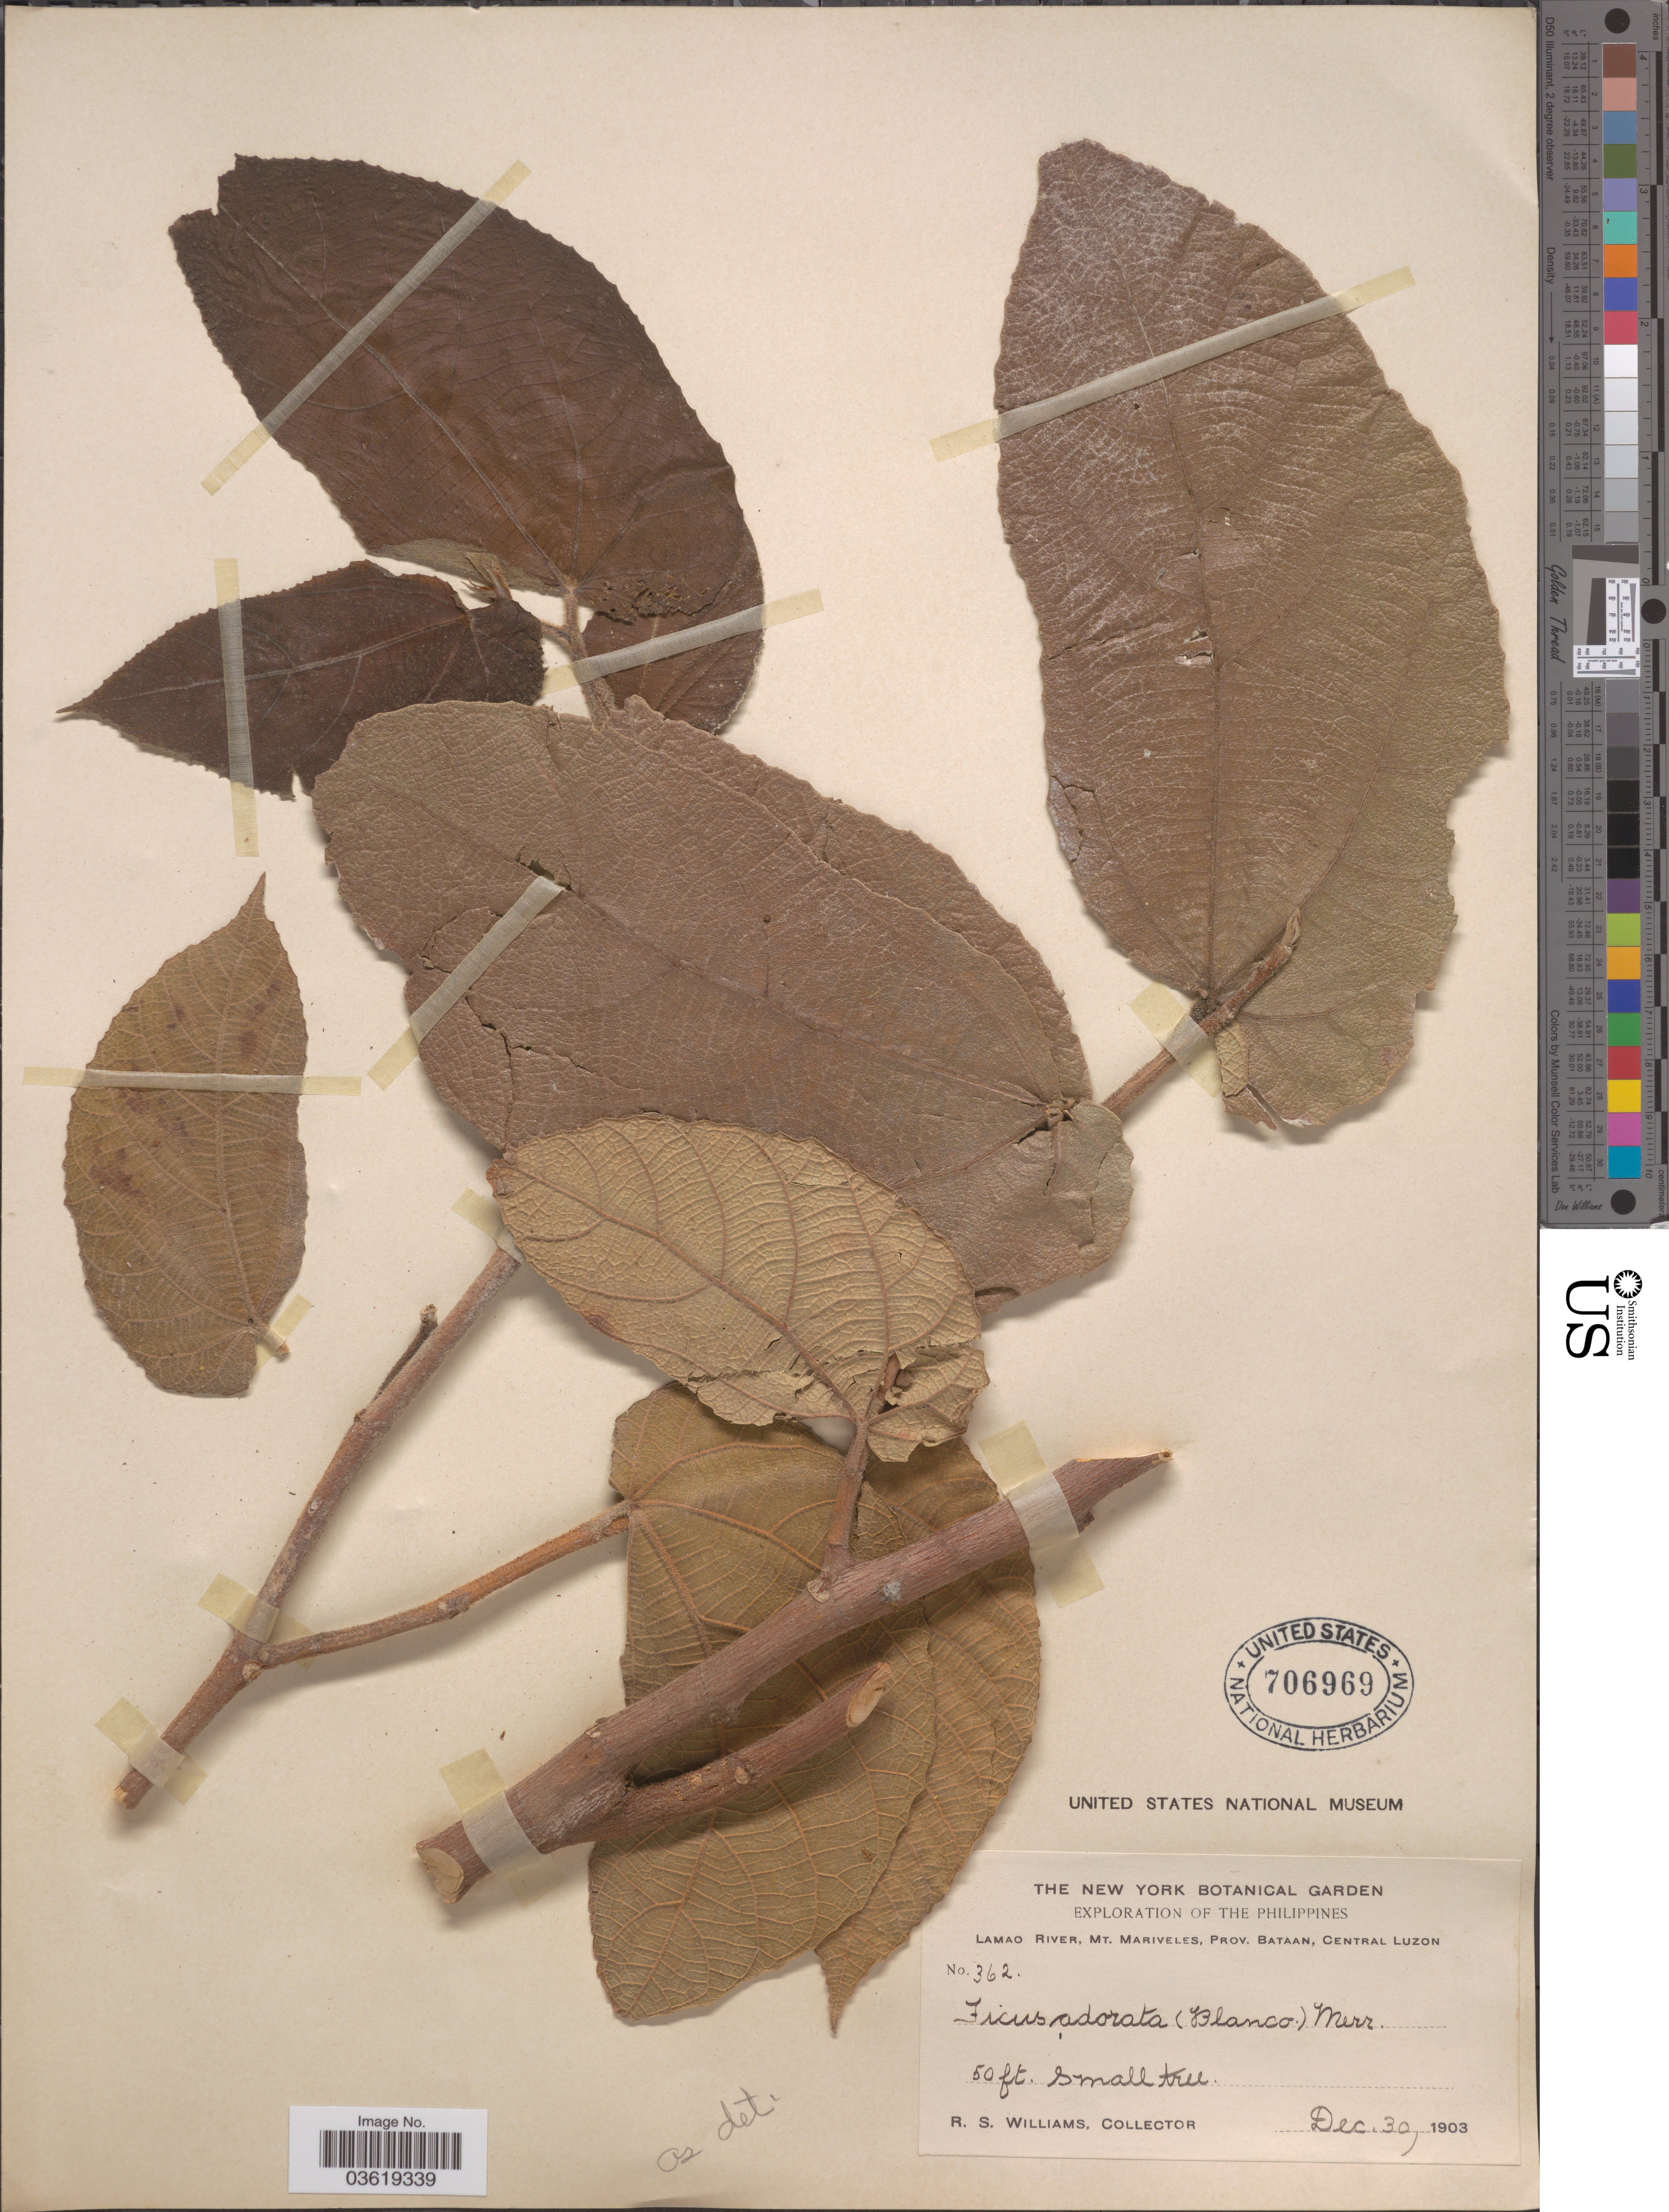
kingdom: Plantae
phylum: Tracheophyta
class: Magnoliopsida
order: Rosales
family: Moraceae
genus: Ficus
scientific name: Ficus odorata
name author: (Blanco) Merr.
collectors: R. S. Williams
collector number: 362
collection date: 1903-12-30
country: Philippines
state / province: Central Luzon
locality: Lamao River, Mt. Mariveles, Prov. Bataan, Central Luzon.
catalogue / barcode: US 706969